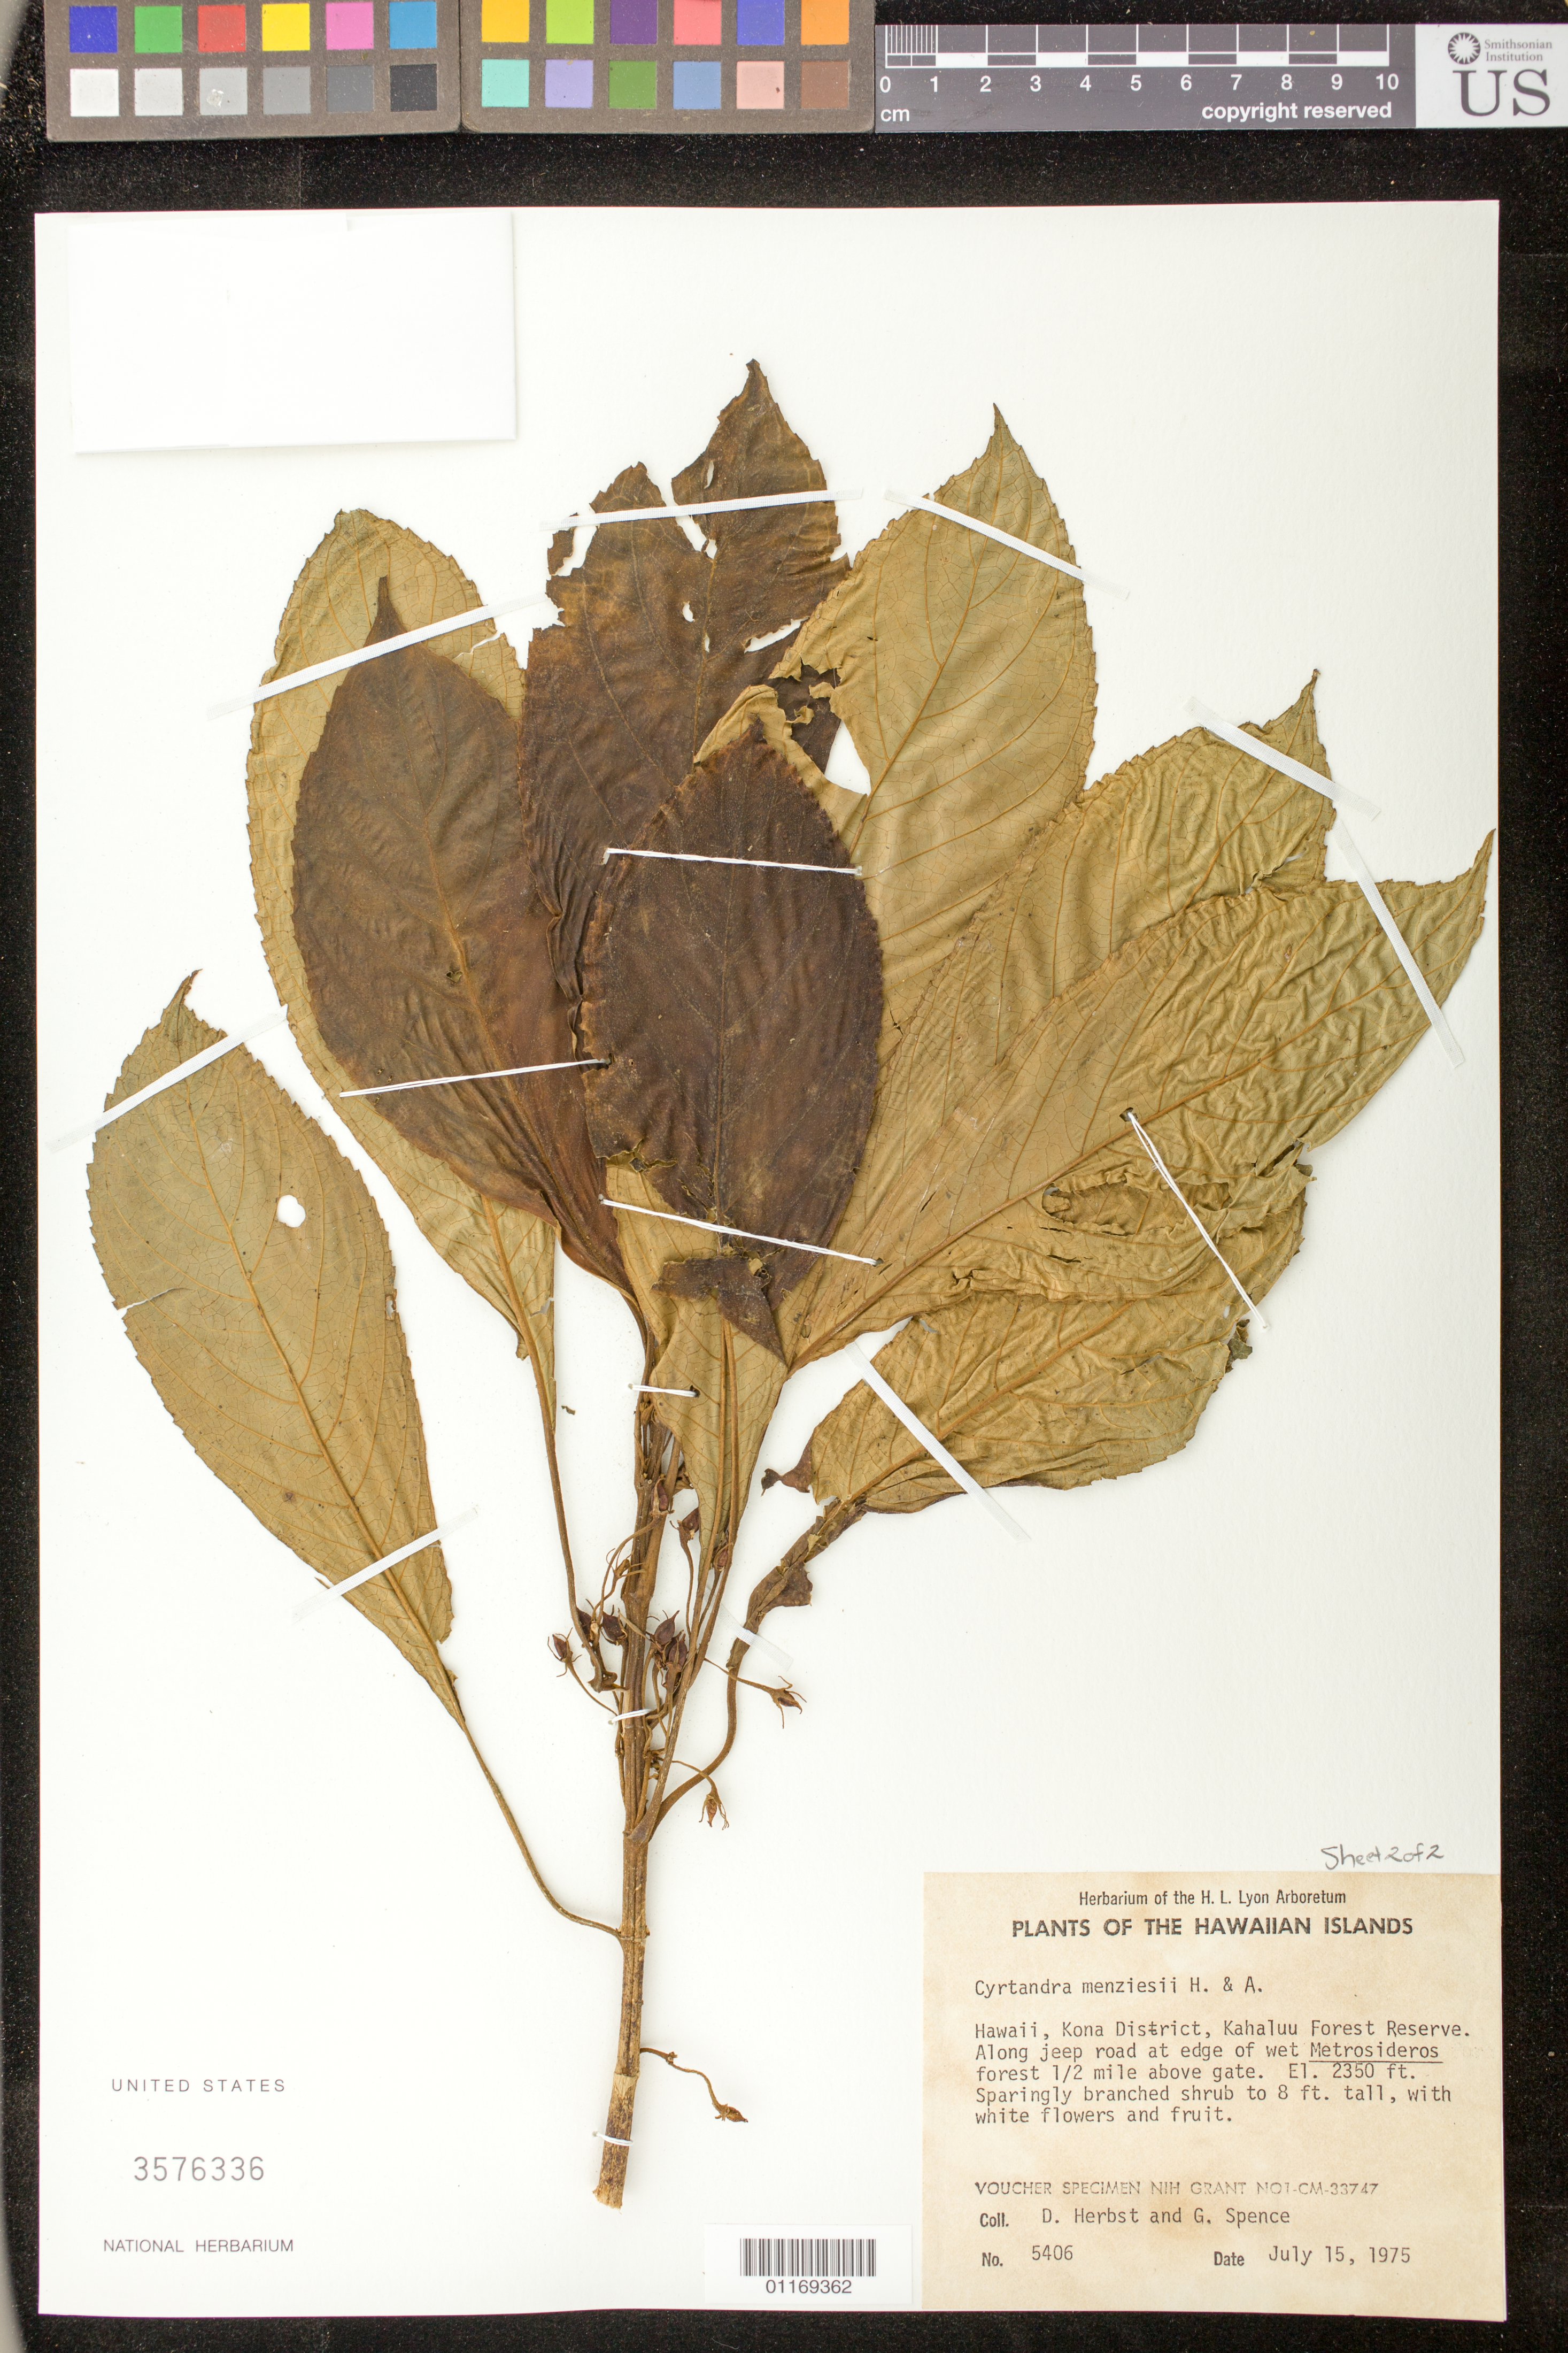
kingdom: Plantae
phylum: Tracheophyta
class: Magnoliopsida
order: Lamiales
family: Gesneriaceae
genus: Cyrtandra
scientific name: Cyrtandra menziesii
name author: Hook. & Arn.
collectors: D. R. Herbst & G. Spence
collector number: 5406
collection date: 1975-07-15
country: United States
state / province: Hawaii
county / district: Hawaii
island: Hawaii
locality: Kona District, Kahaluu Forest Reserve, along jeep road, 1/2 mile above gate.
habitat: Wet forest.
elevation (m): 716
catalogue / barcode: US 3576336